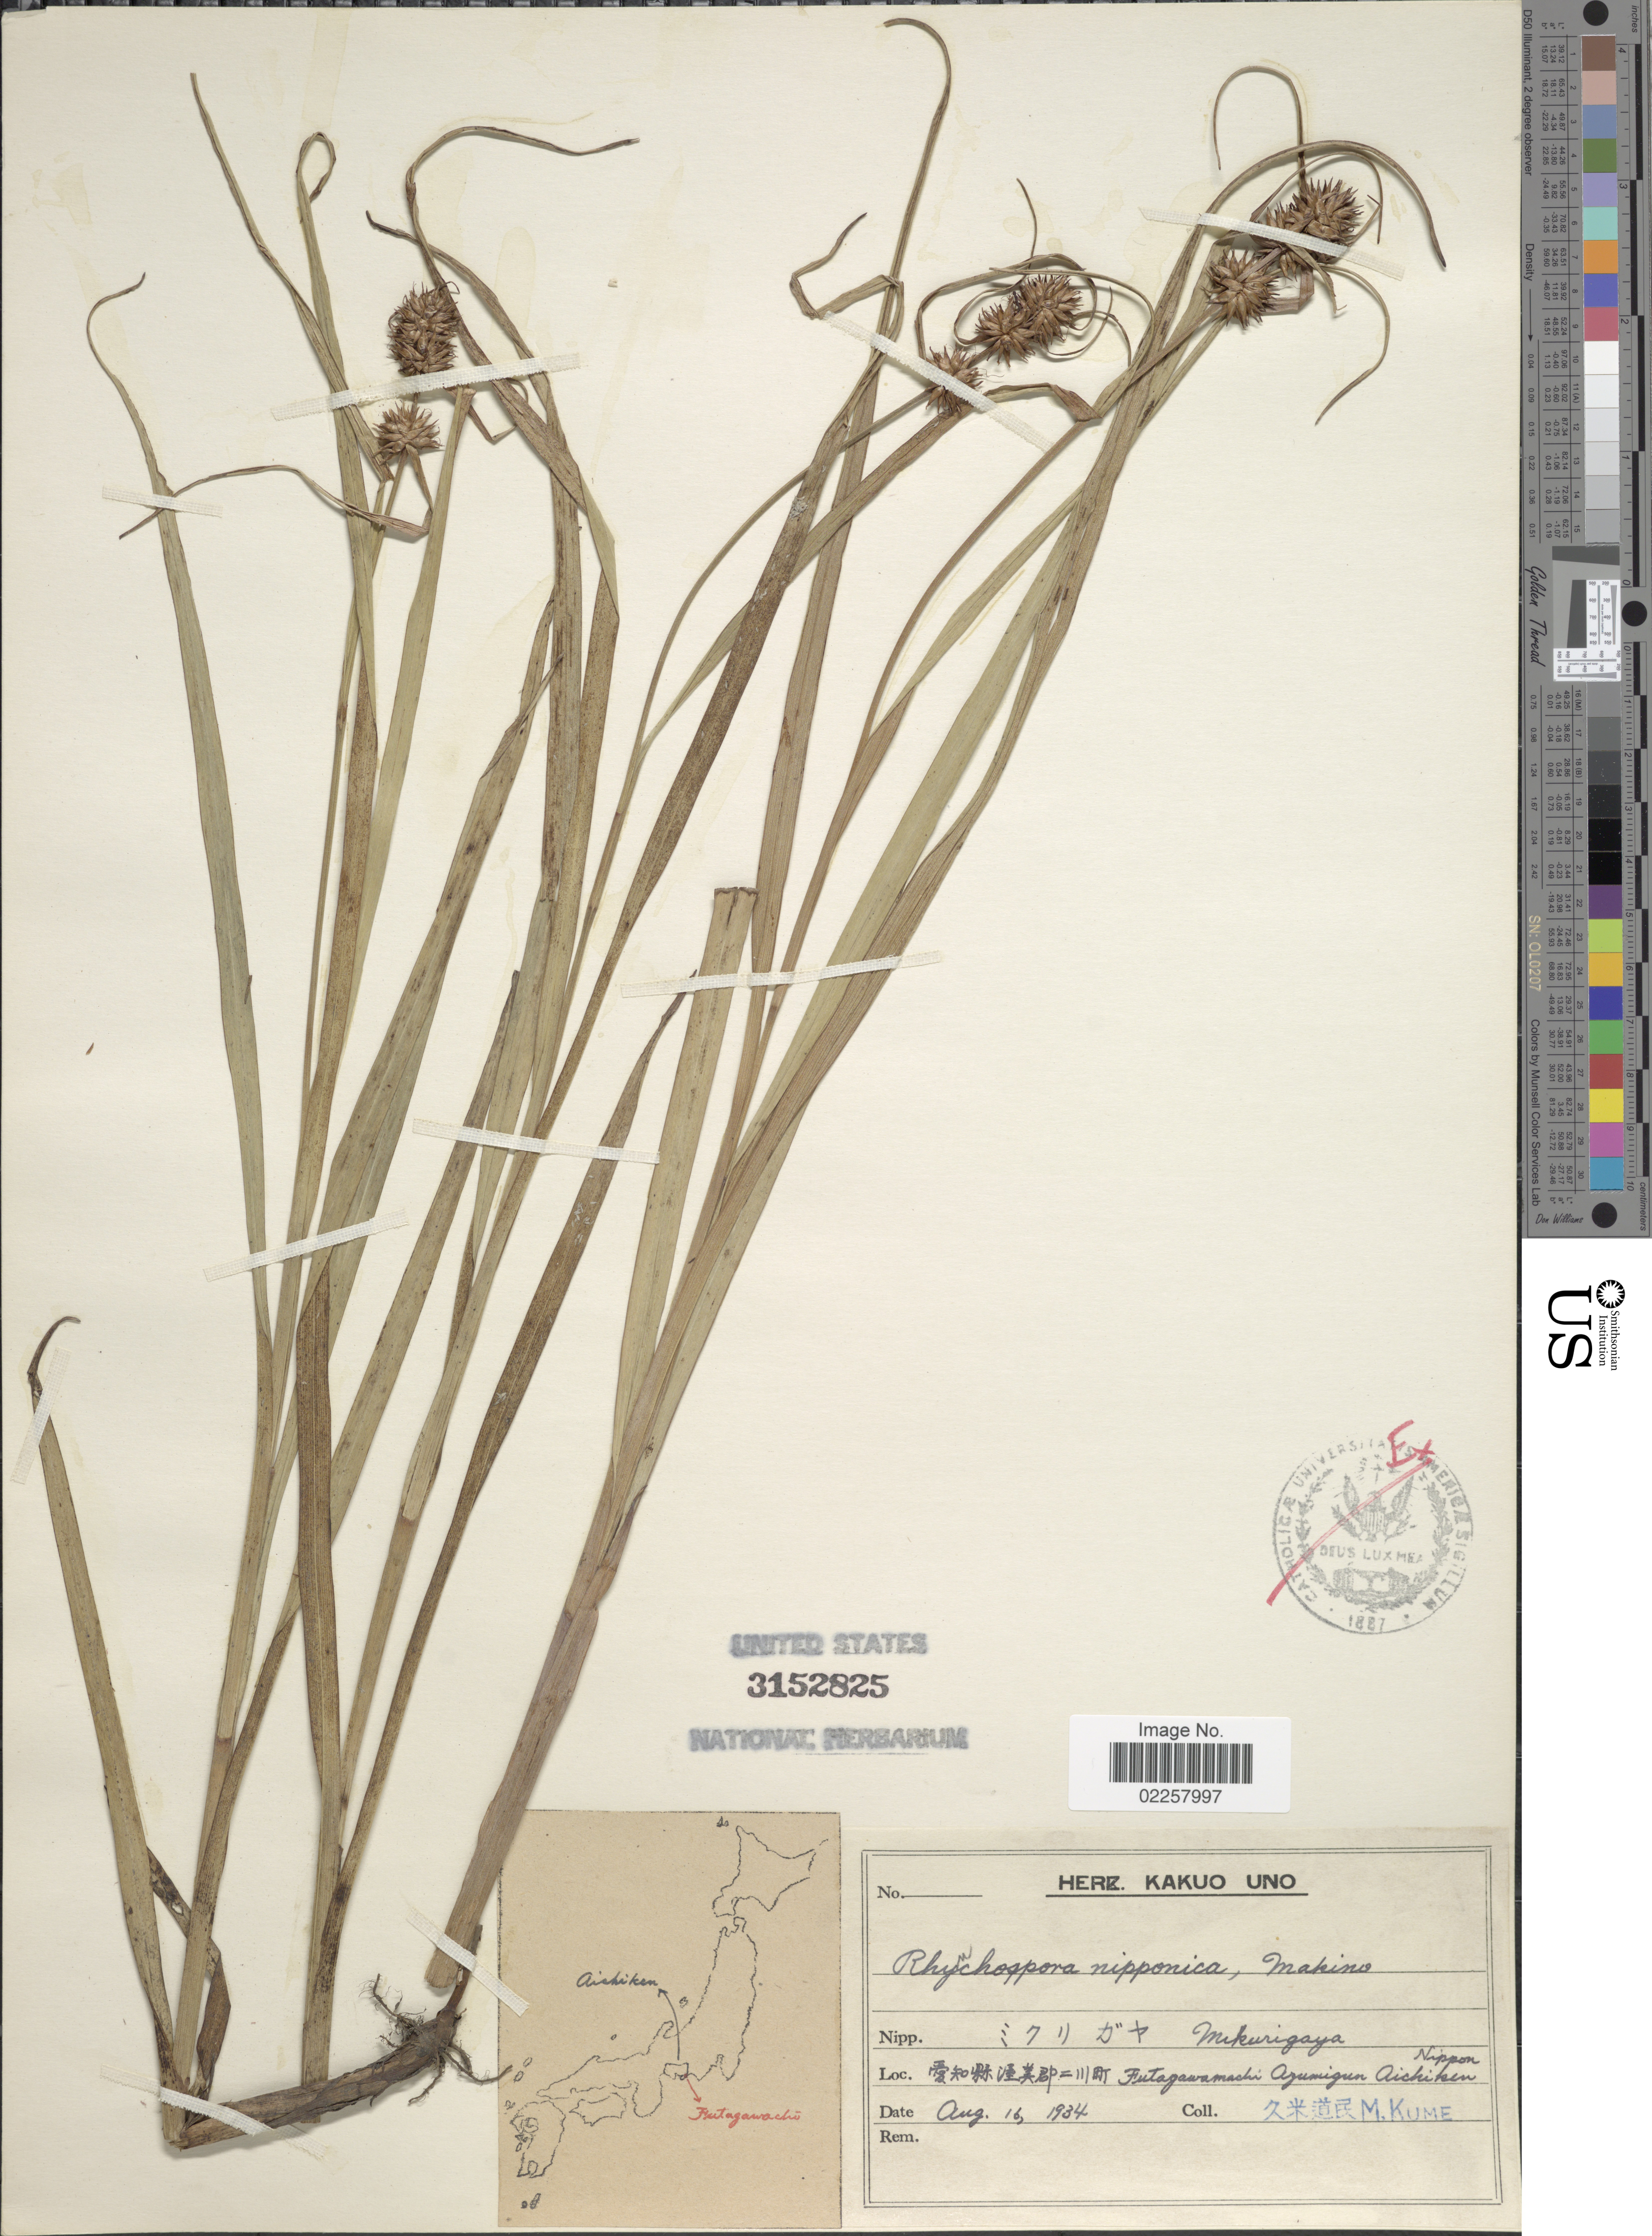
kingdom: Plantae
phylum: Tracheophyta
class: Liliopsida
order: Poales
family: Cyperaceae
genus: Rhynchospora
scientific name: Rhynchospora malasica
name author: C.B. Clarke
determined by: Strong, Mark T., (BOT), Smithsonian Institution - National Museum of Natural History (UNITED STATES)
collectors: M. Kume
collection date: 1934-08-16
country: Japan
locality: Futagawamachi Azumigun Aichiken Nippon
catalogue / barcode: US 3152825